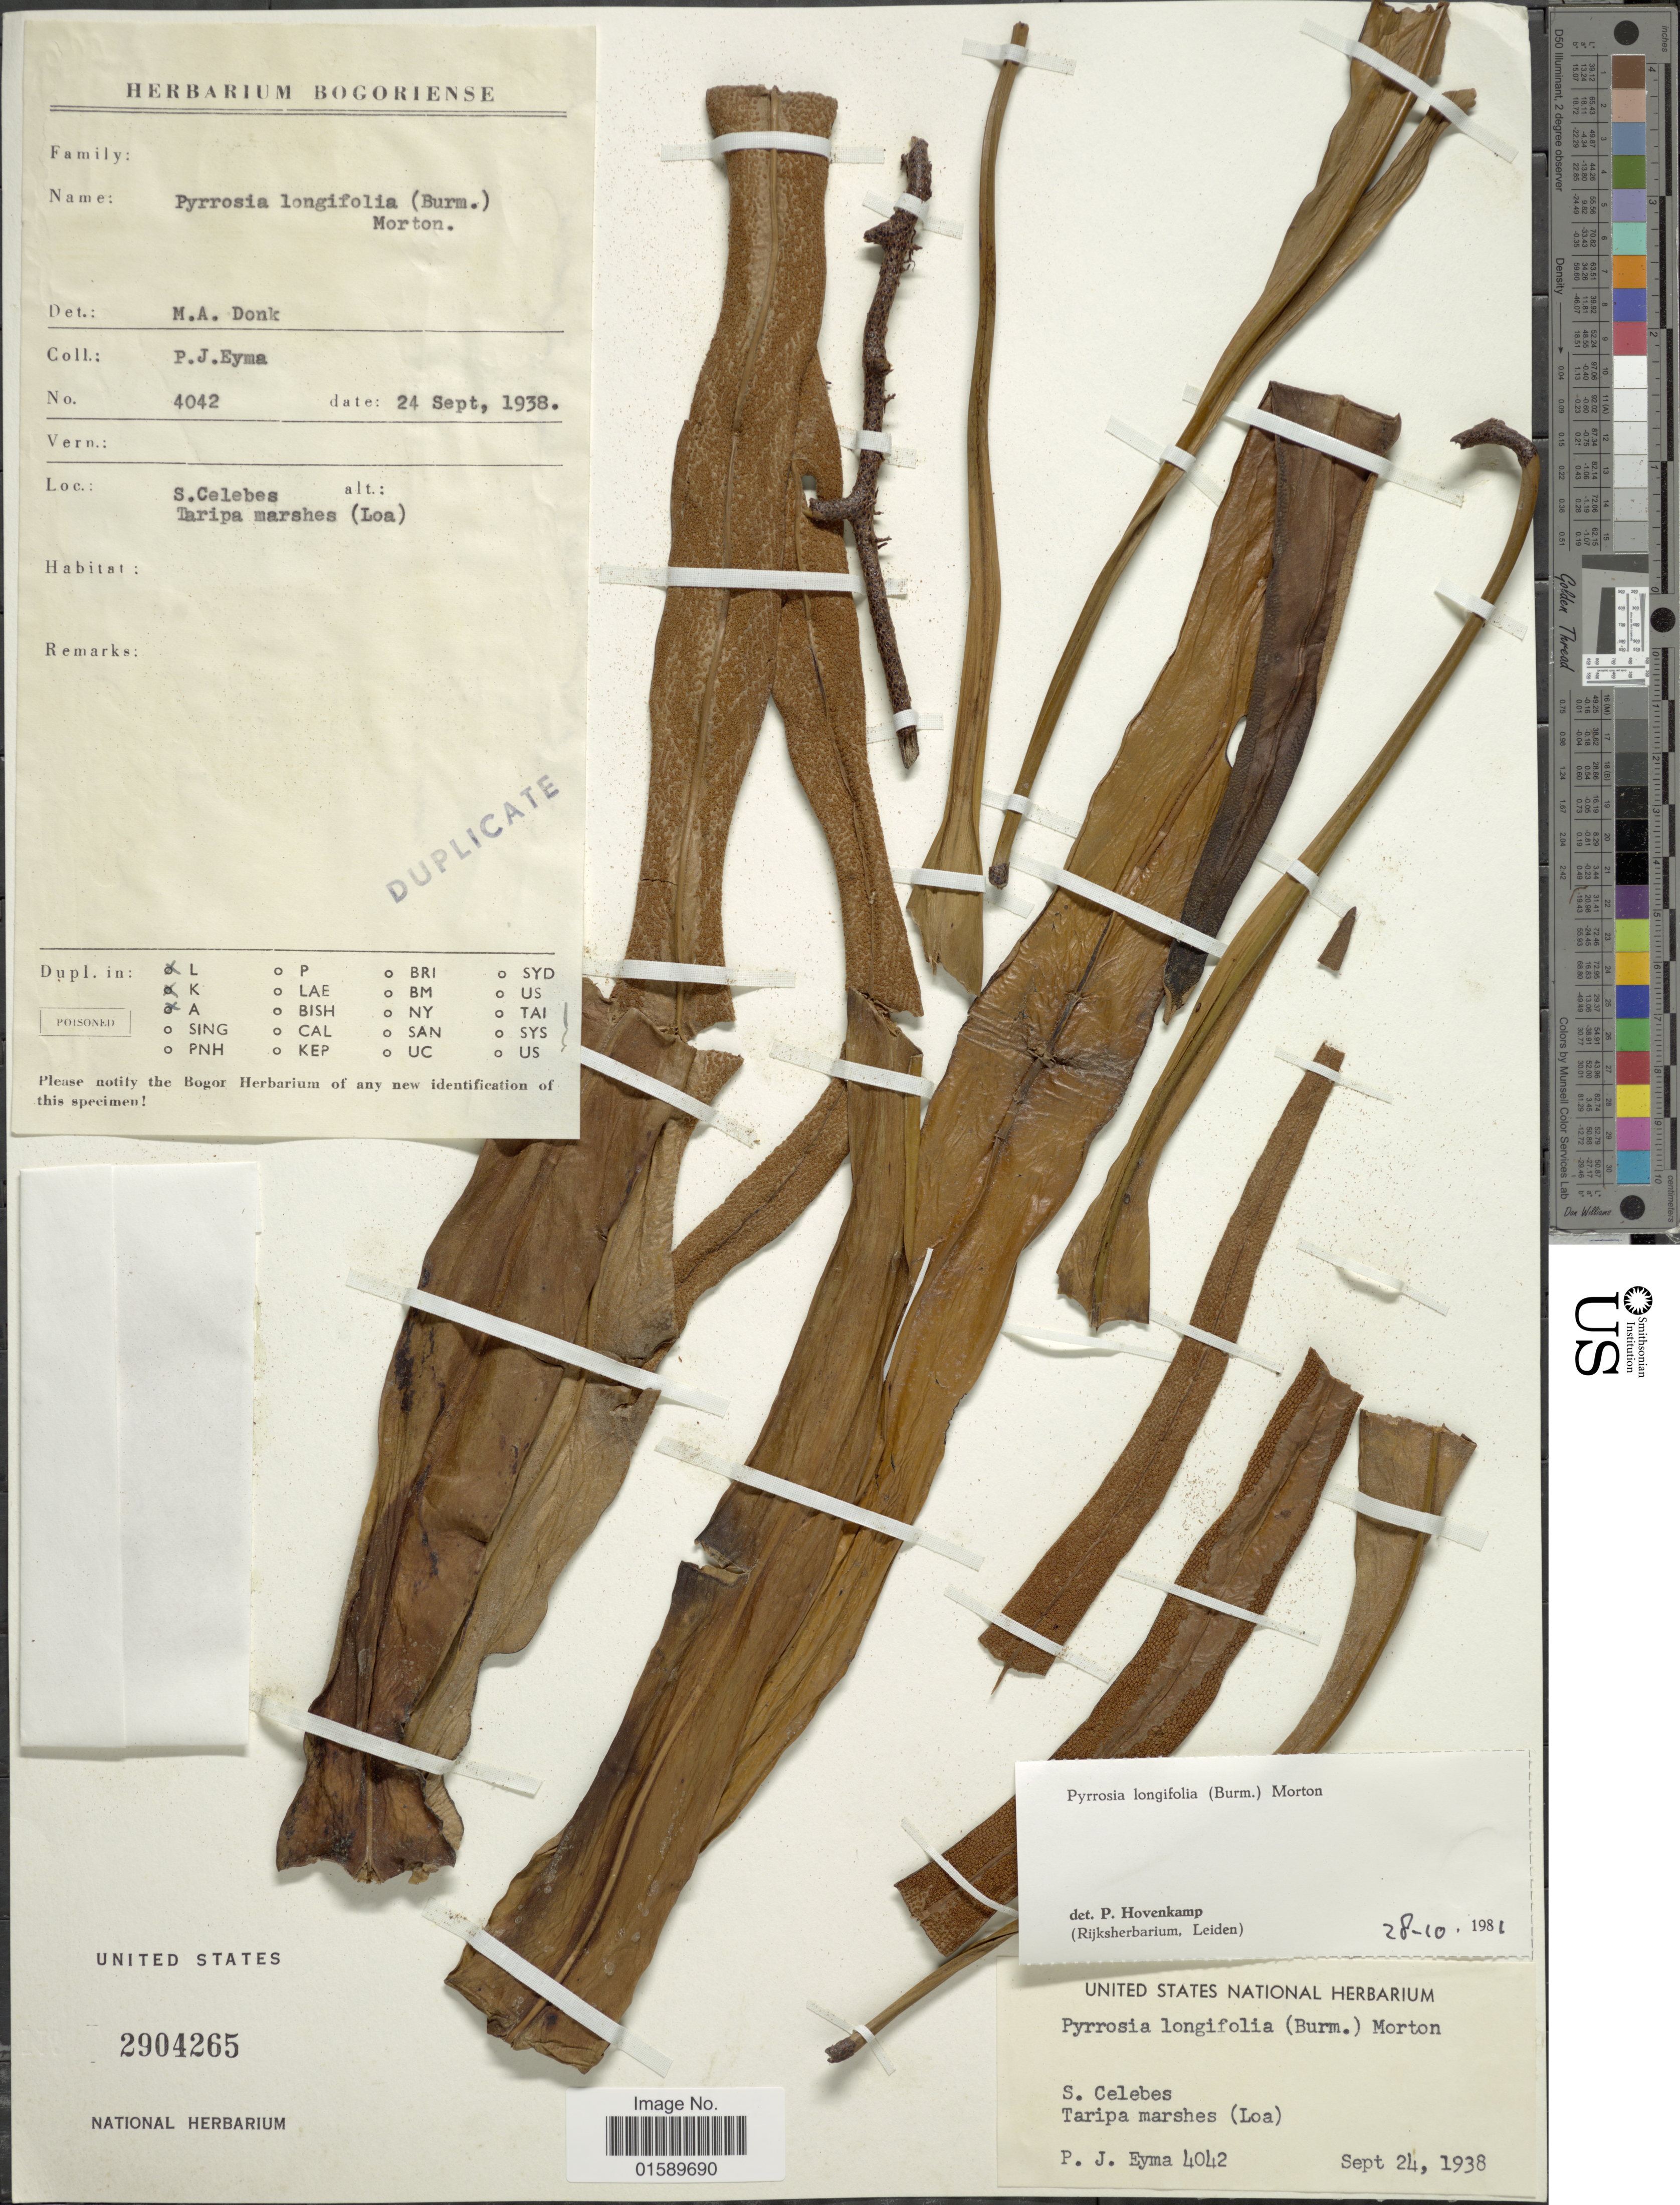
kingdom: Plantae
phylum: Tracheophyta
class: Polypodiopsida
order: Polypodiales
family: Polypodiaceae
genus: Pyrrosia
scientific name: Pyrrosia longifolia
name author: (Burm. f.) C.V. Morton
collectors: P. J. Eyma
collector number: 4042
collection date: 1938-09-24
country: Indonesia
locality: S. Celebes, Taripa marsches (Loa).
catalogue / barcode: US 2904265